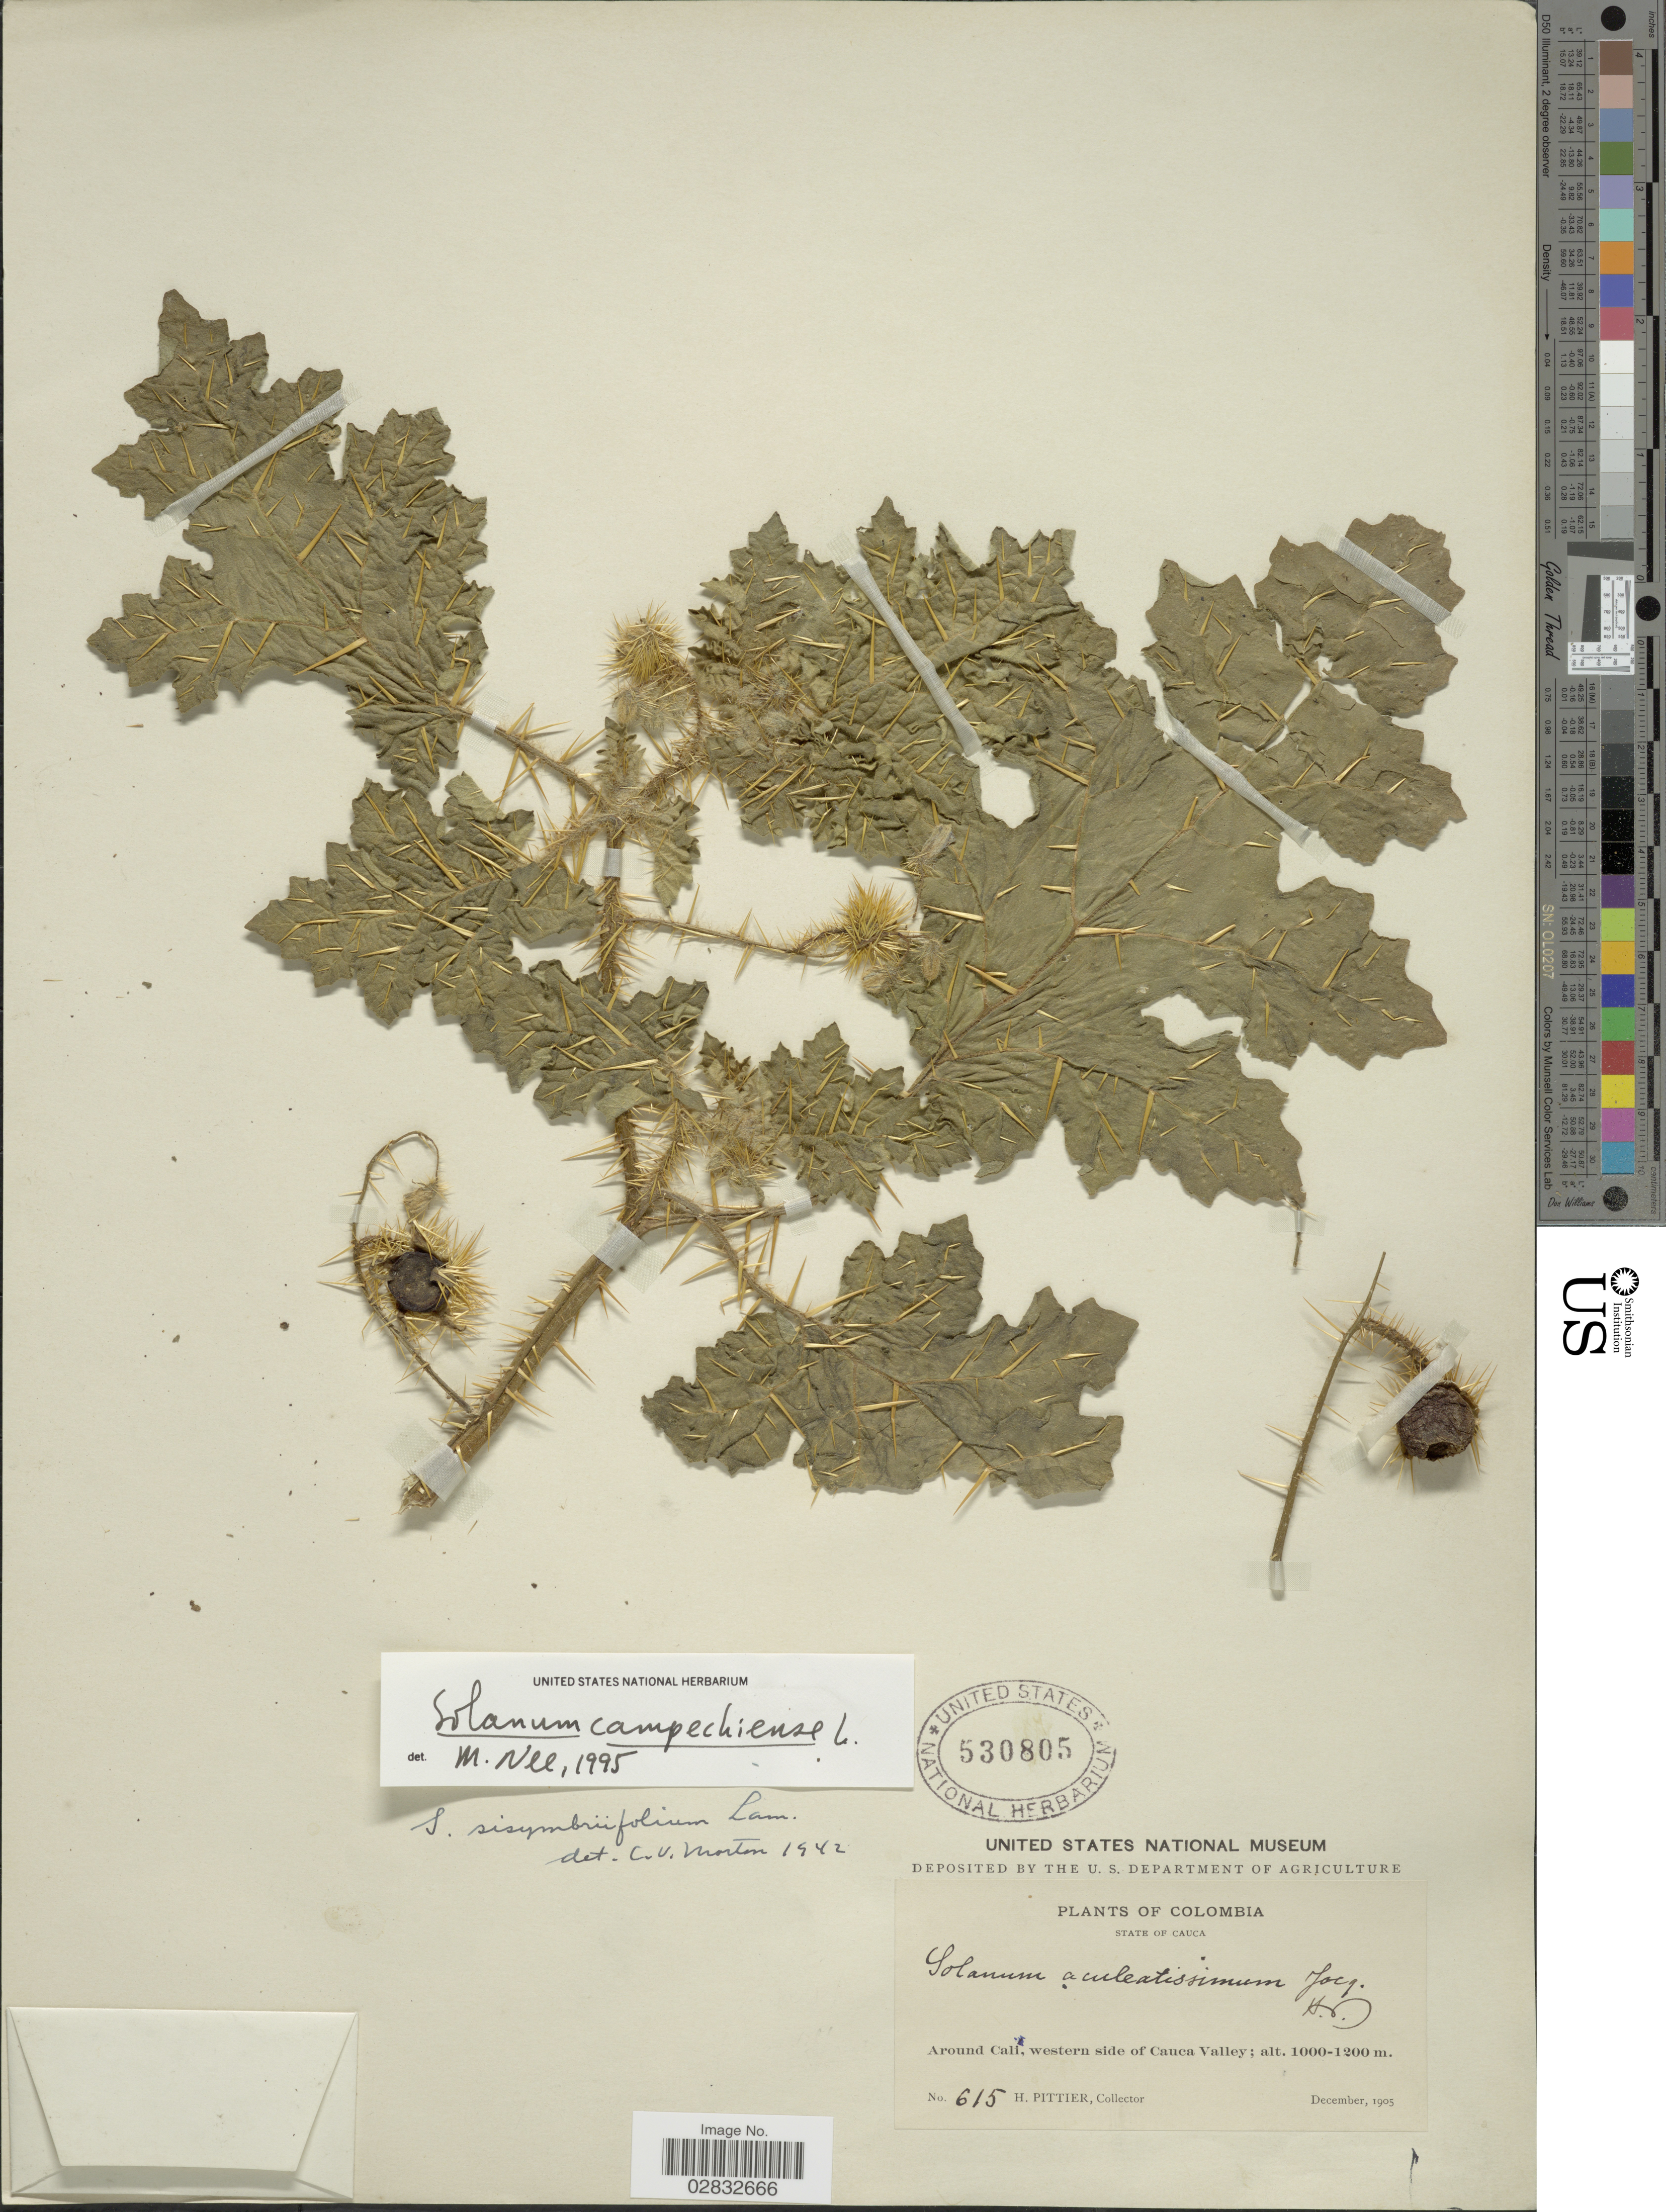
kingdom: Plantae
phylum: Tracheophyta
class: Magnoliopsida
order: Solanales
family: Solanaceae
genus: Solanum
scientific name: Solanum campechiense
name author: L.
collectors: H. F. Pittier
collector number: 615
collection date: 1905-12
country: Colombia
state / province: Cauca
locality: Around Cali, western side of Cauca Valley.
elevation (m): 1000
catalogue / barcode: US 530805